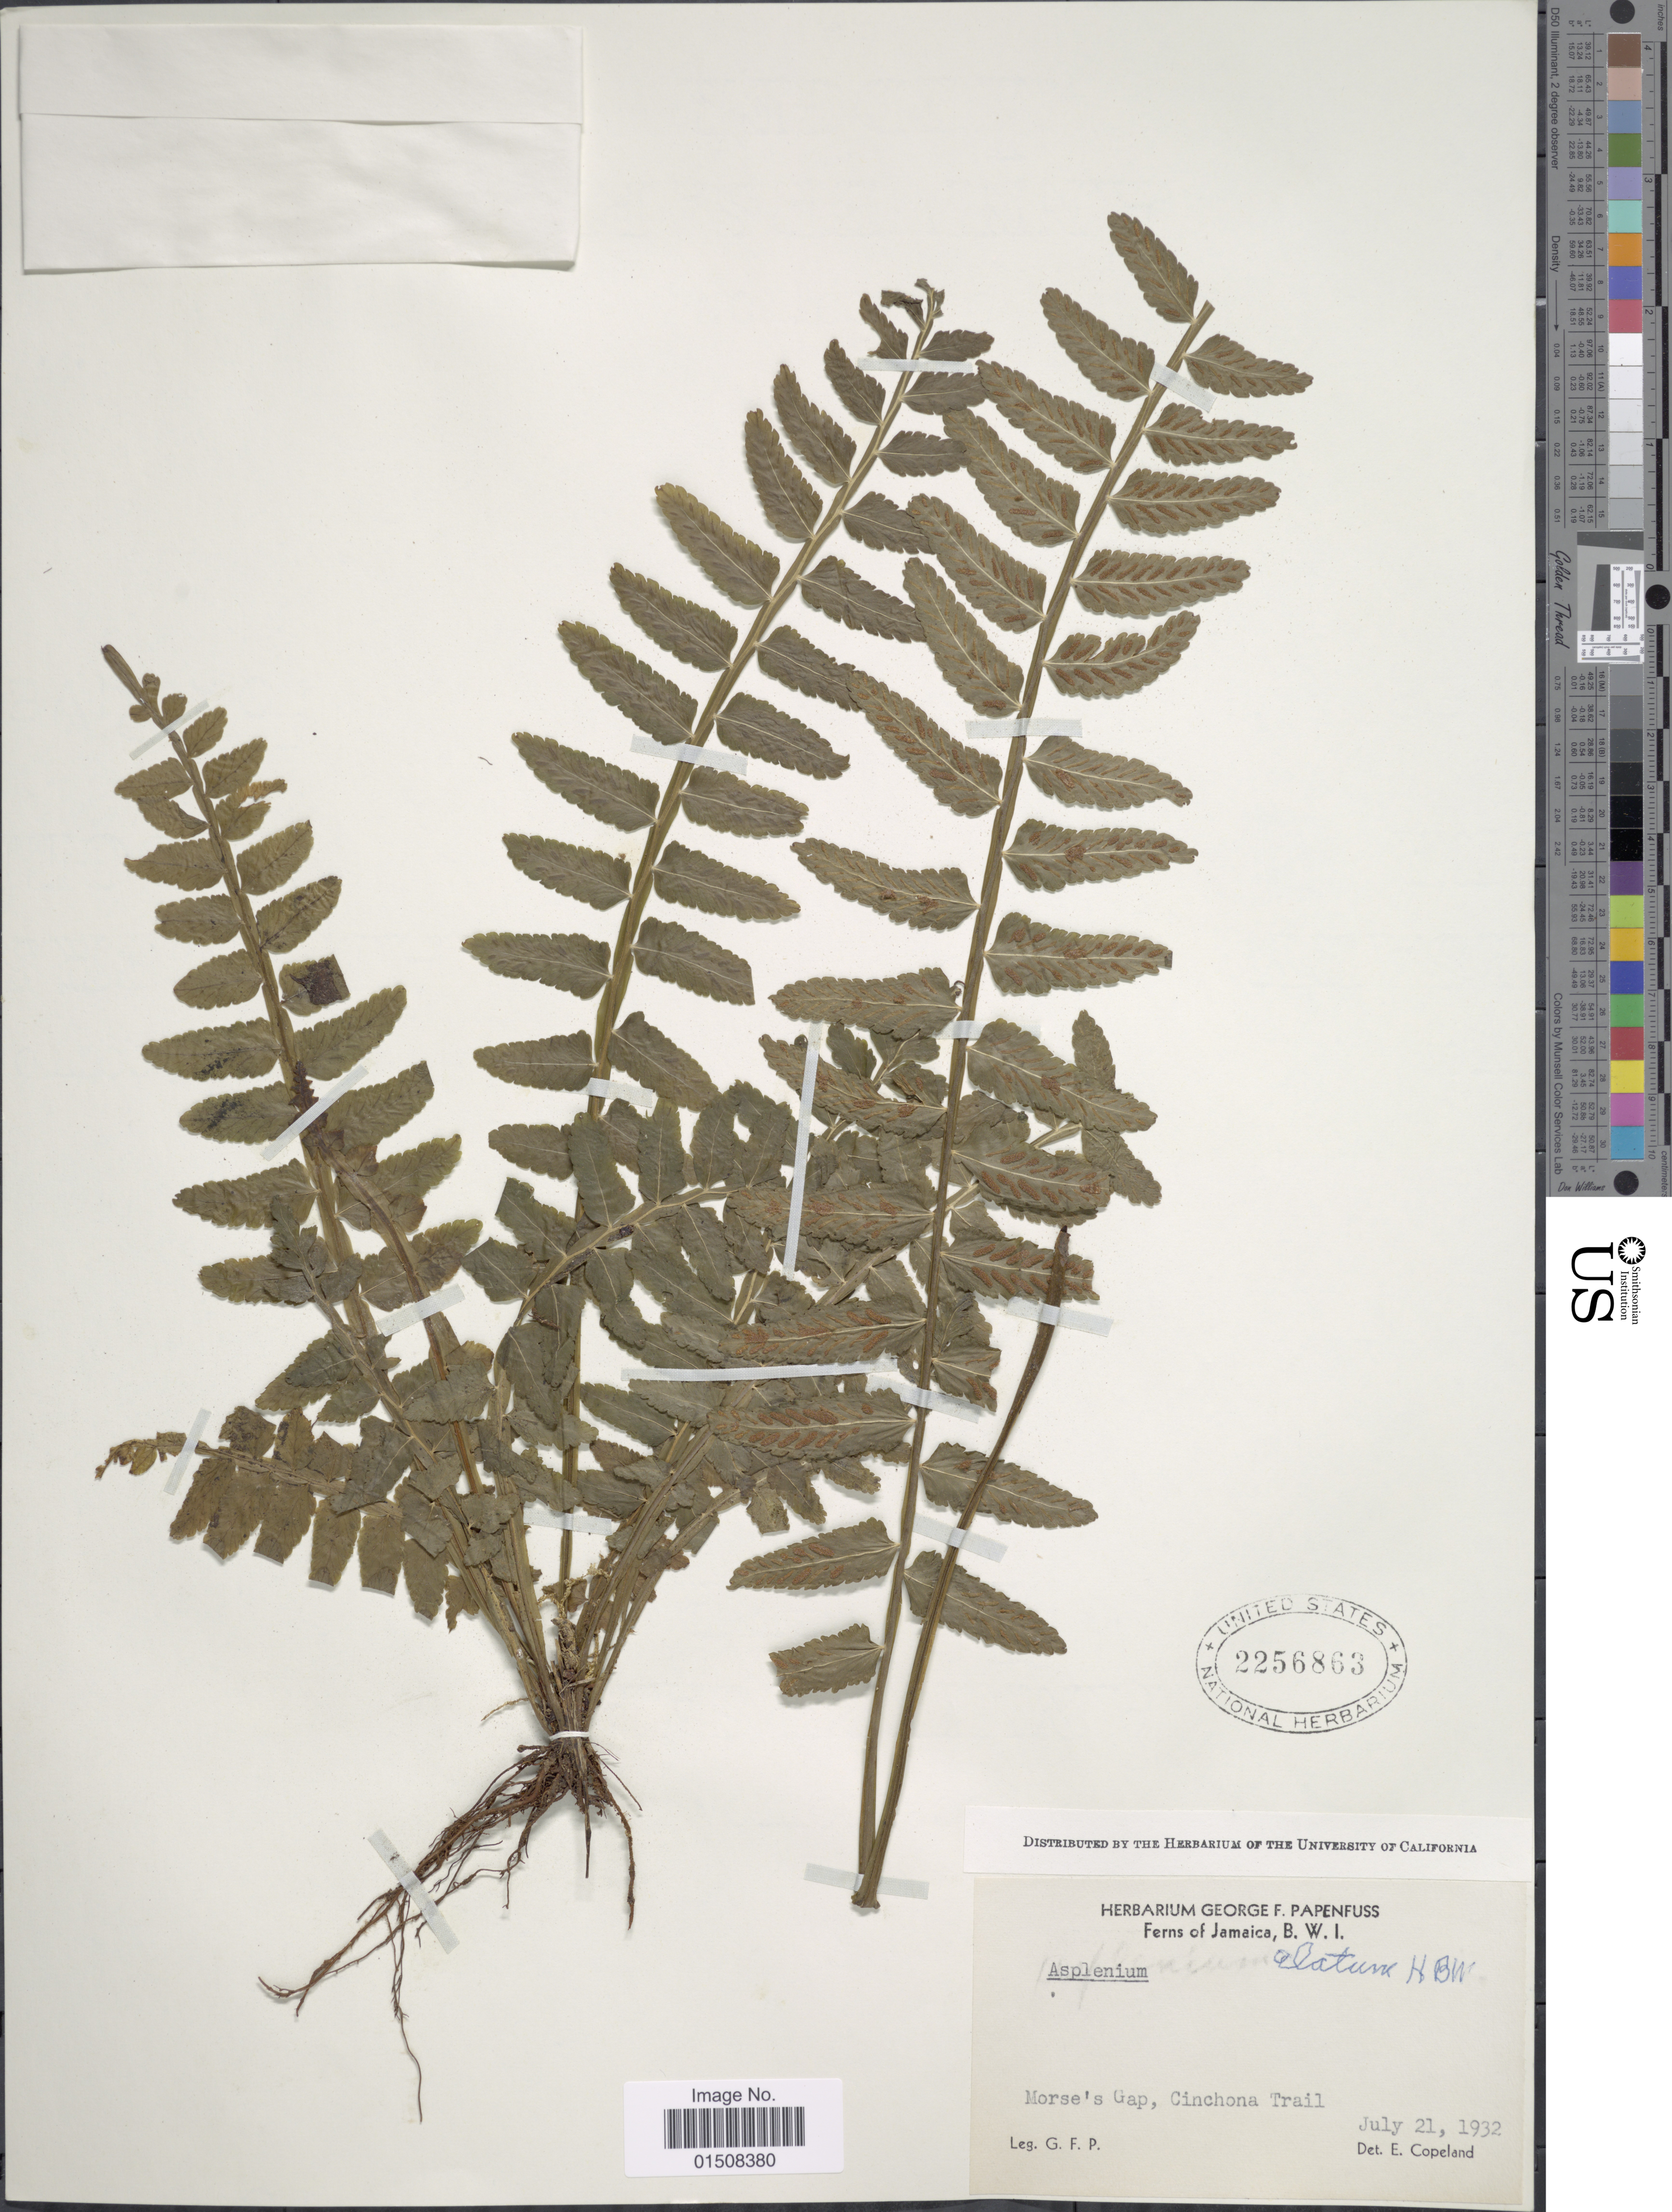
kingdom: Plantae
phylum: Tracheophyta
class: Polypodiopsida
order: Polypodiales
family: Aspleniaceae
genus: Asplenium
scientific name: Asplenium alatum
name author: Humb. & Bonpl. ex Willd.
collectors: G. Papenfuss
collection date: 1932-07-21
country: Jamaica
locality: Morse's Gap, Cinchona Trail, B.W.I.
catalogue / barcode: US 2256863